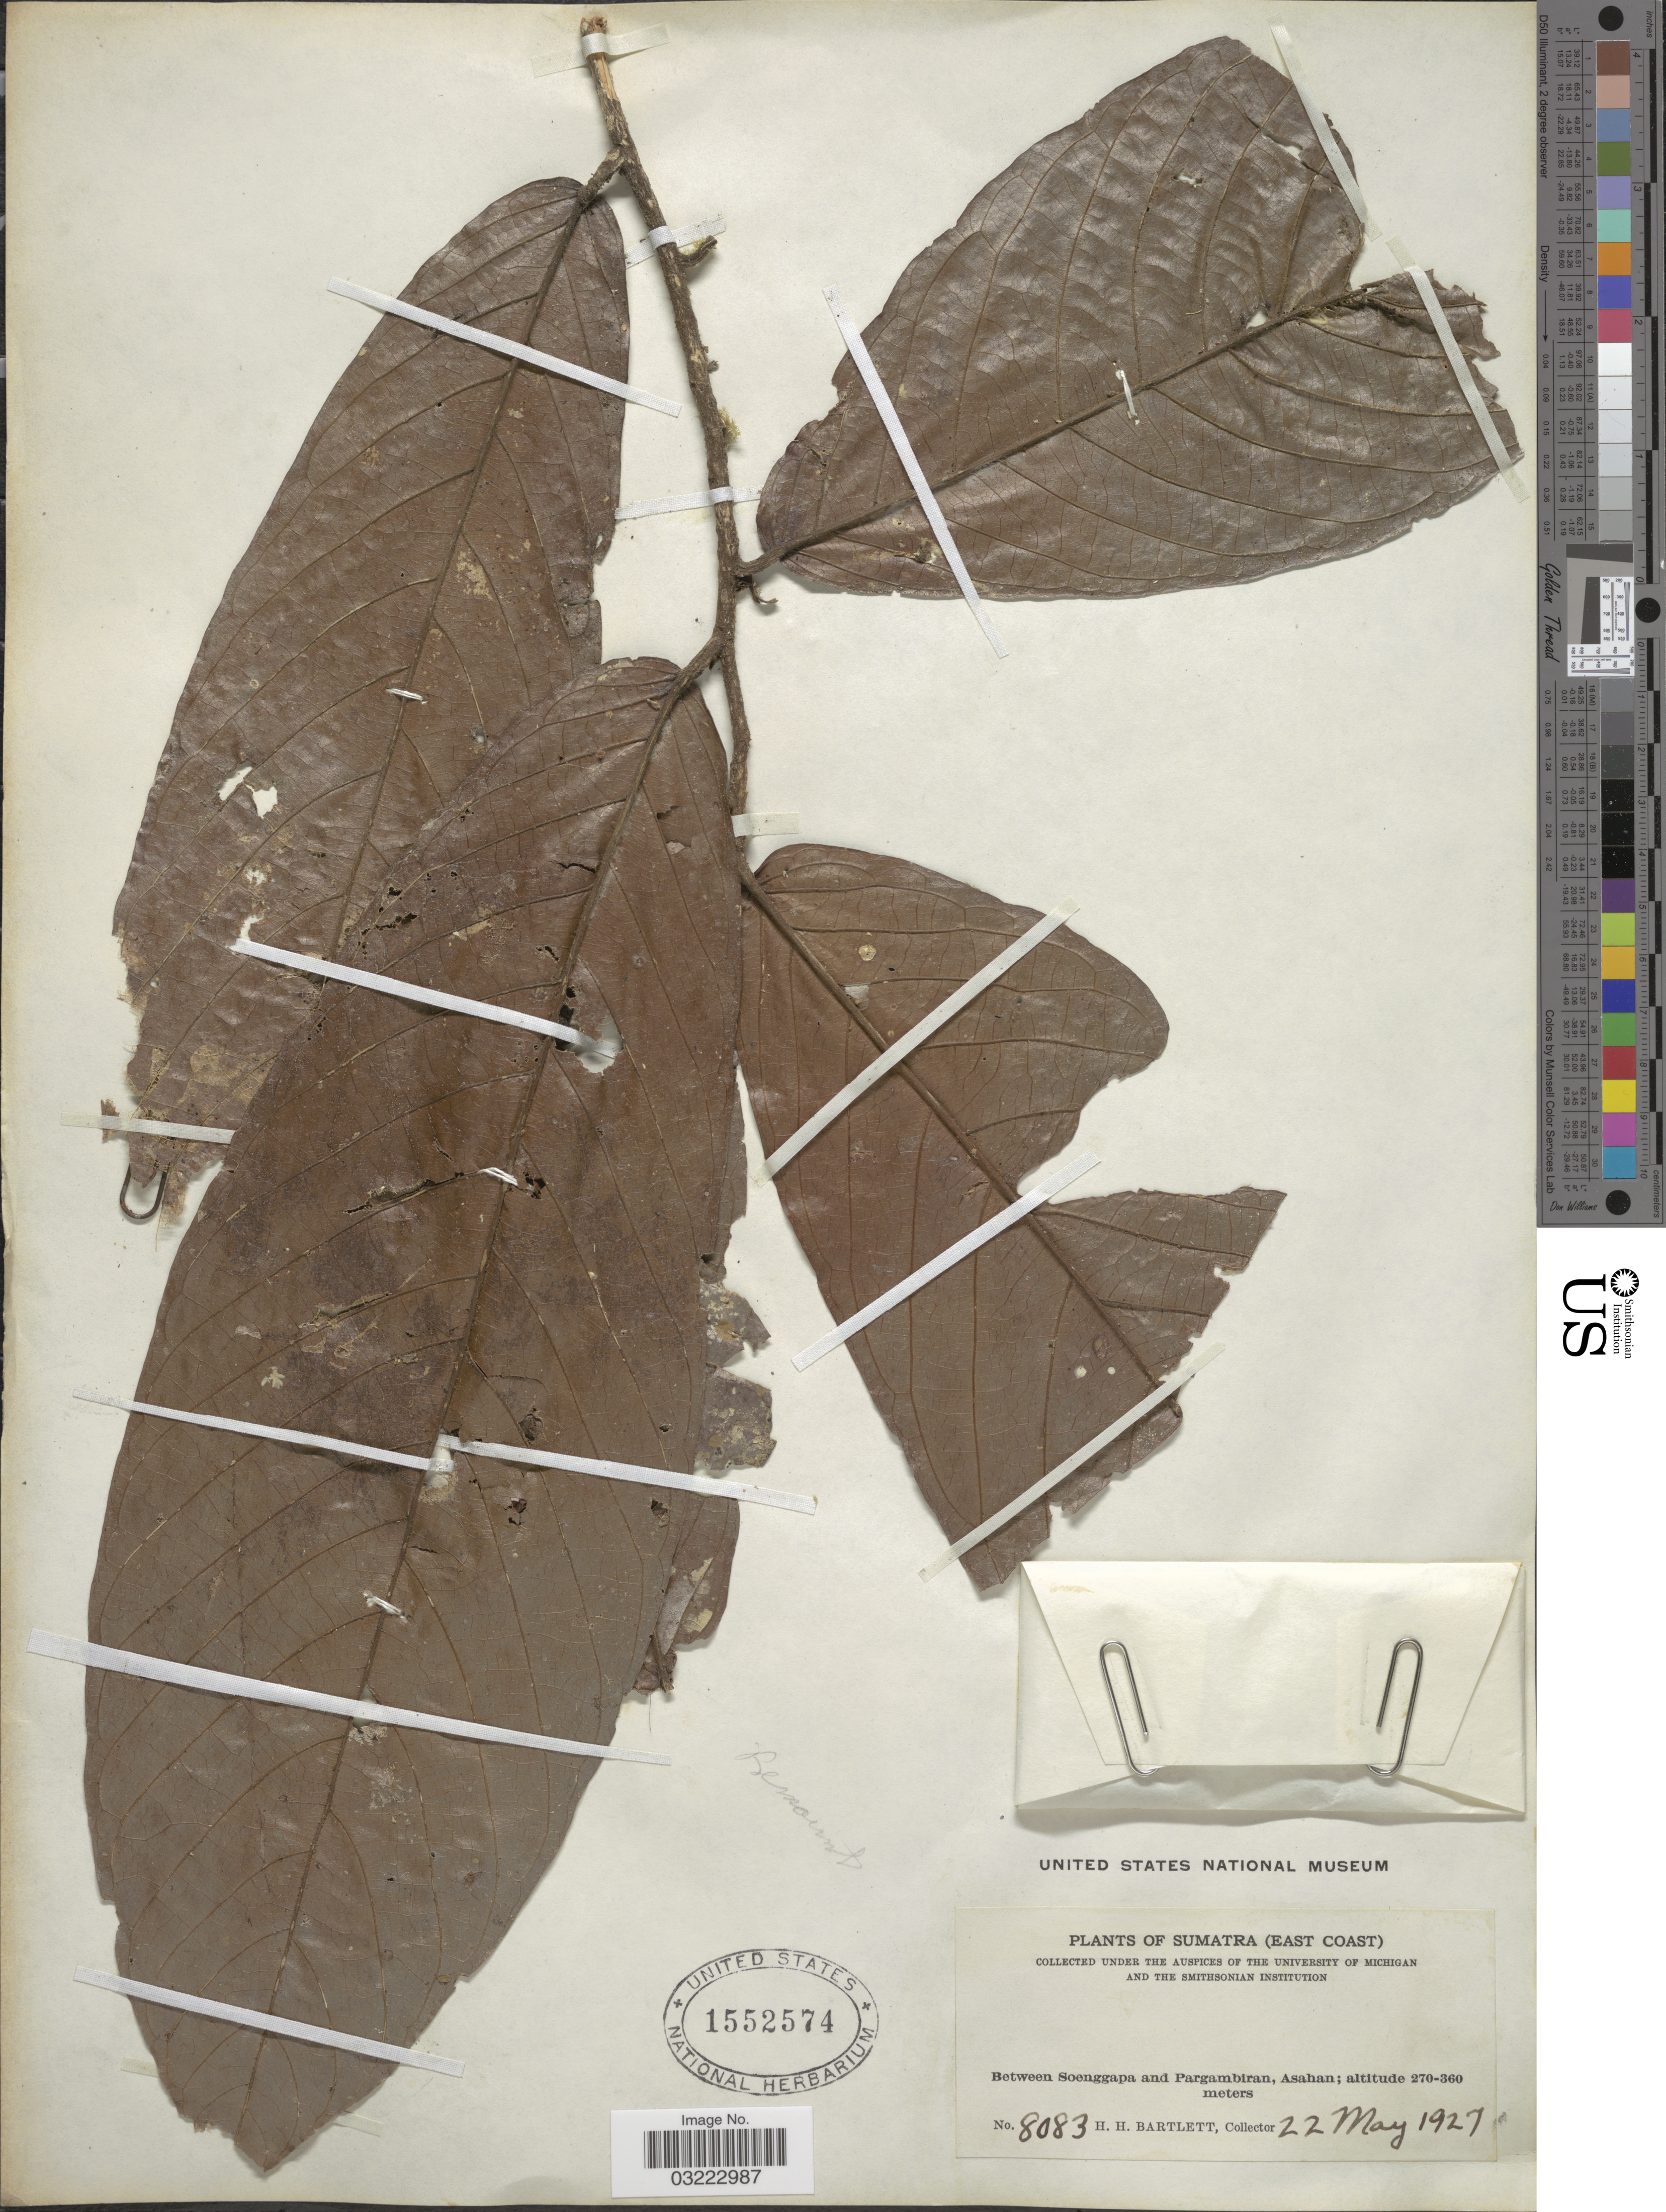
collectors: H. H. Bartlett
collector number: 8083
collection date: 1927-05-22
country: Indonesia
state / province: Sumatra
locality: (East Coast). Between Soenggapa and Pargambiran, Asahan.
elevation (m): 270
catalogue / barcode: US 1552574